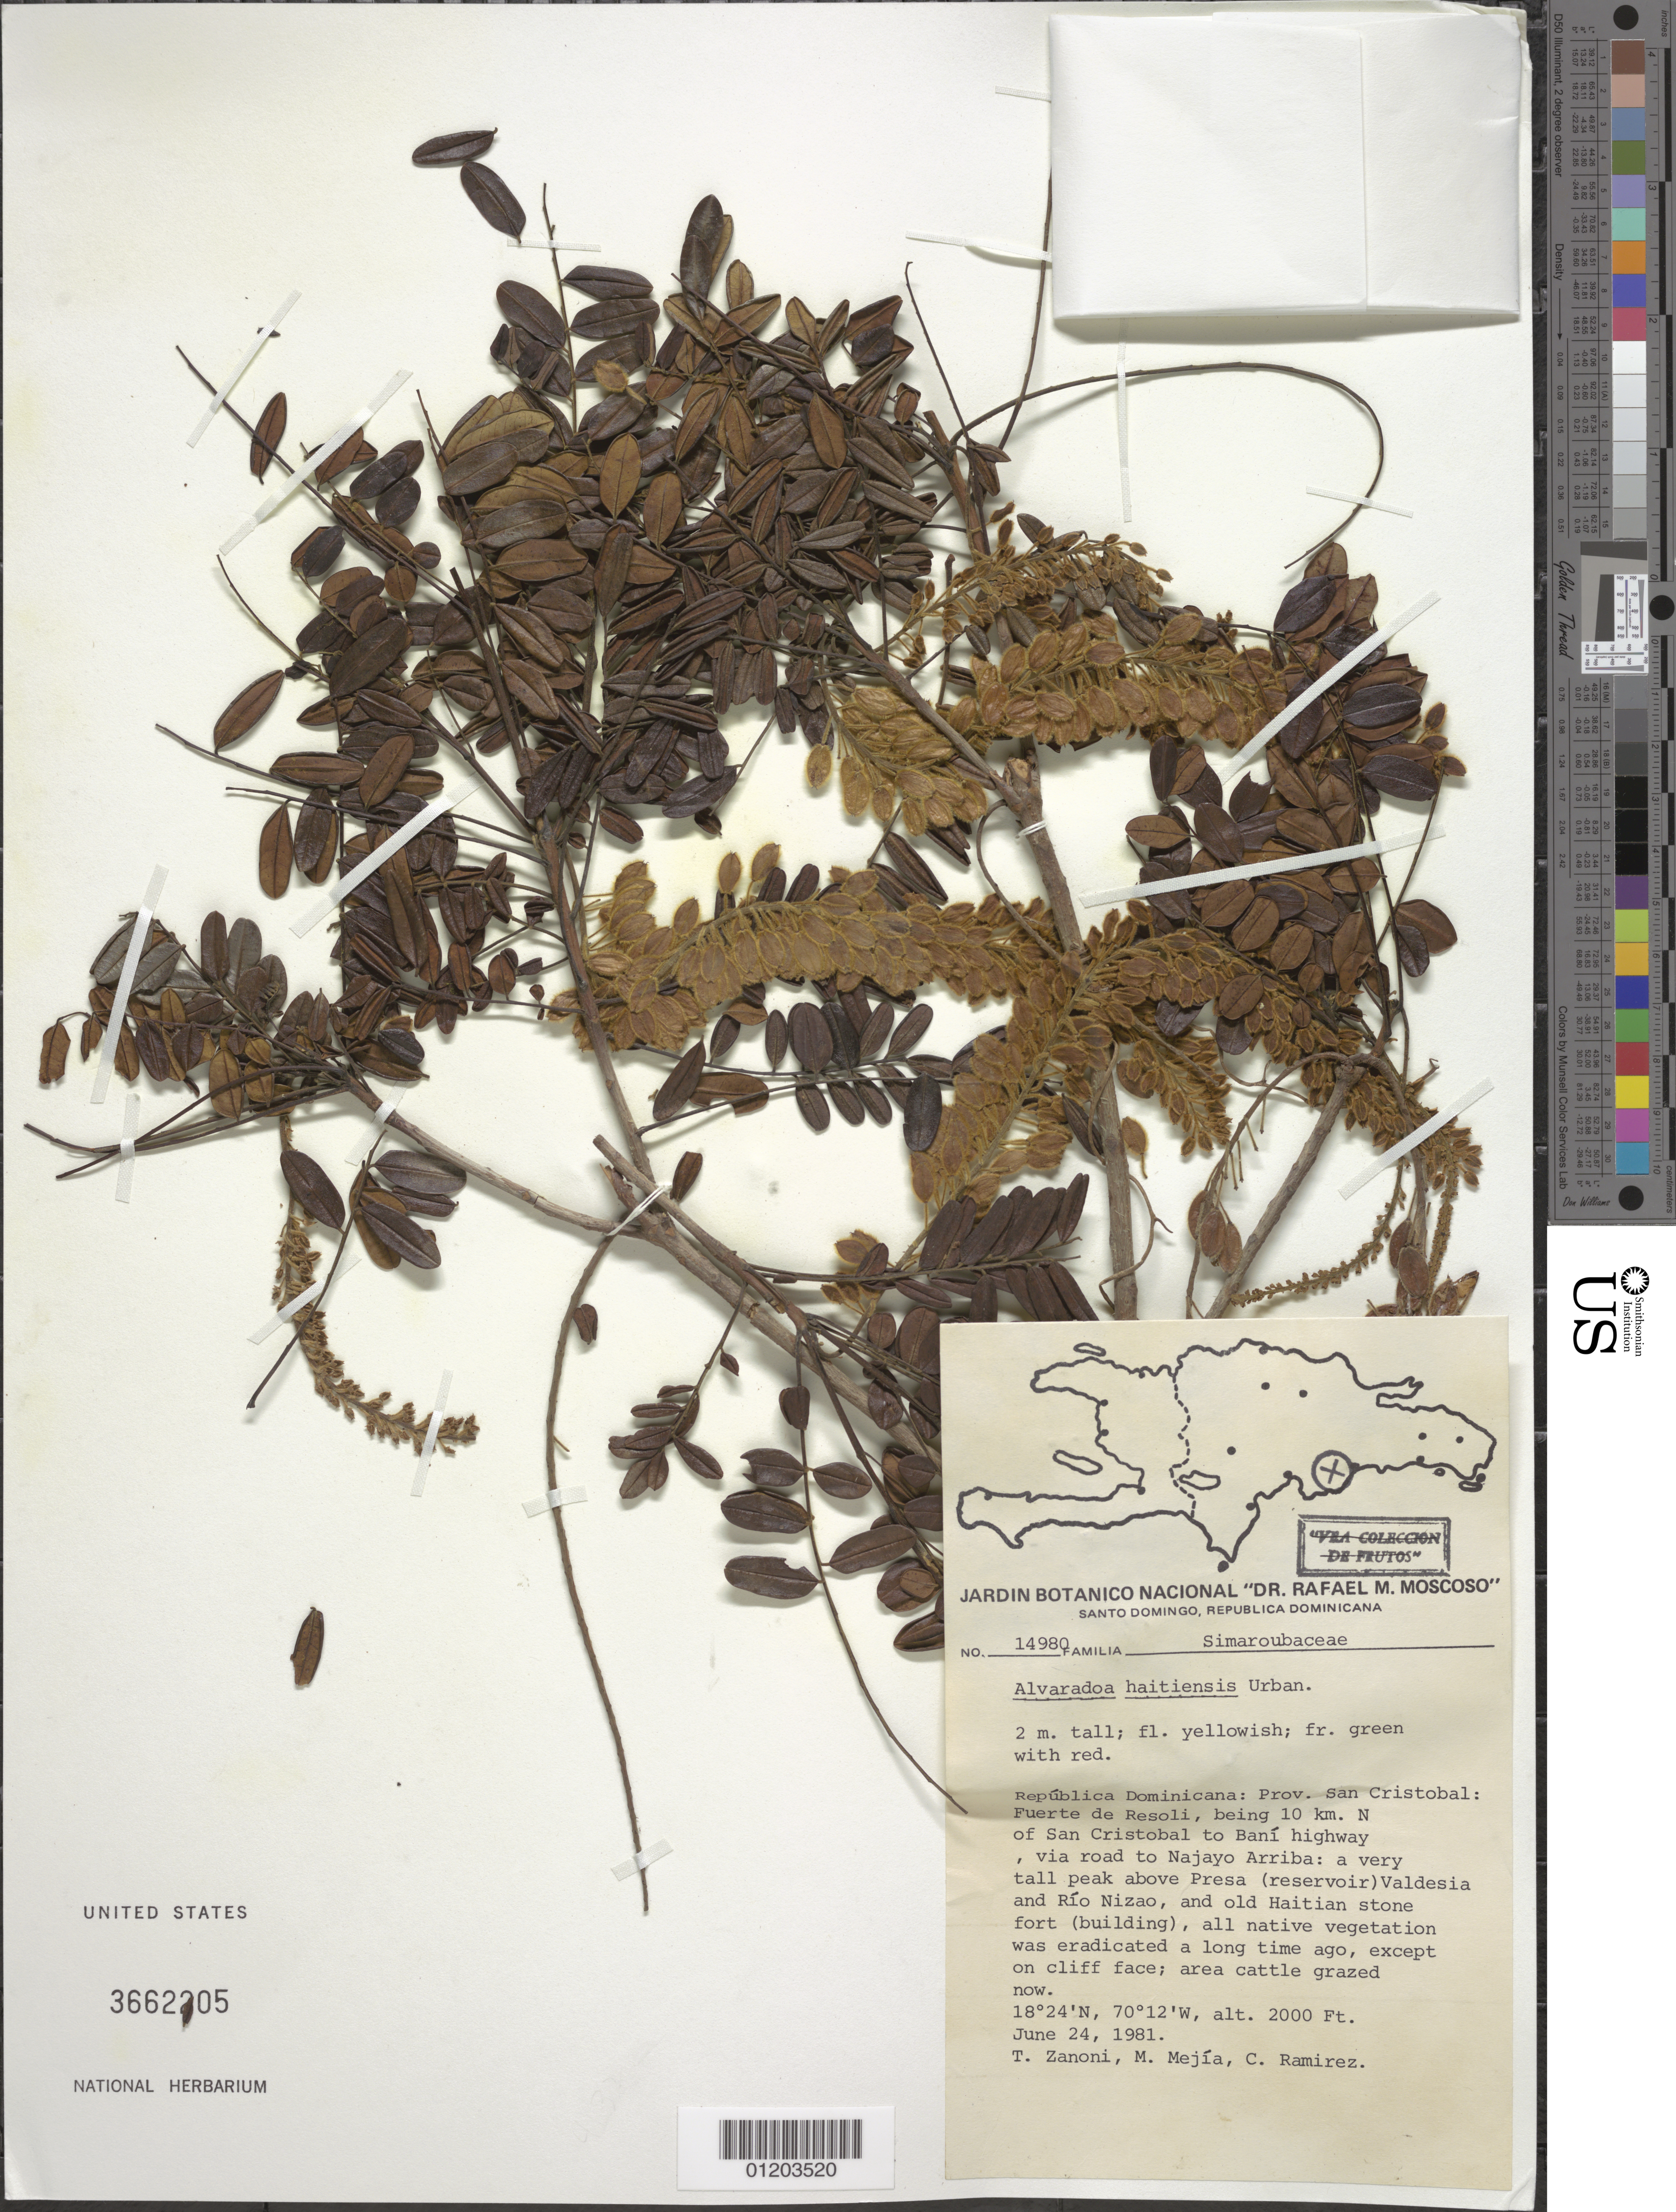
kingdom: Plantae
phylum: Tracheophyta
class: Magnoliopsida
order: Picramniales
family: Picramniaceae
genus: Alvaradoa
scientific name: Alvaradoa haitiensis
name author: Urb.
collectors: T. A. Zanoni, M. Mejia & C. Ramirez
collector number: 14980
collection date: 1981-06-24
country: Dominican Republic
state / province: San Cristóbal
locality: Fuerte de Resoli, being 10 km N of San Cristobal to Baní Highway, via road to Najayo Arriba: a very tall peak above Presa (reservoir) Valdesia and Eío Nizao, and old Haitian stone fort (building).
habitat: All native vegetatioin was eradicated a long time ago, except on cliff face; area cattle grazed now.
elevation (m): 610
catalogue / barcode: US 3662205